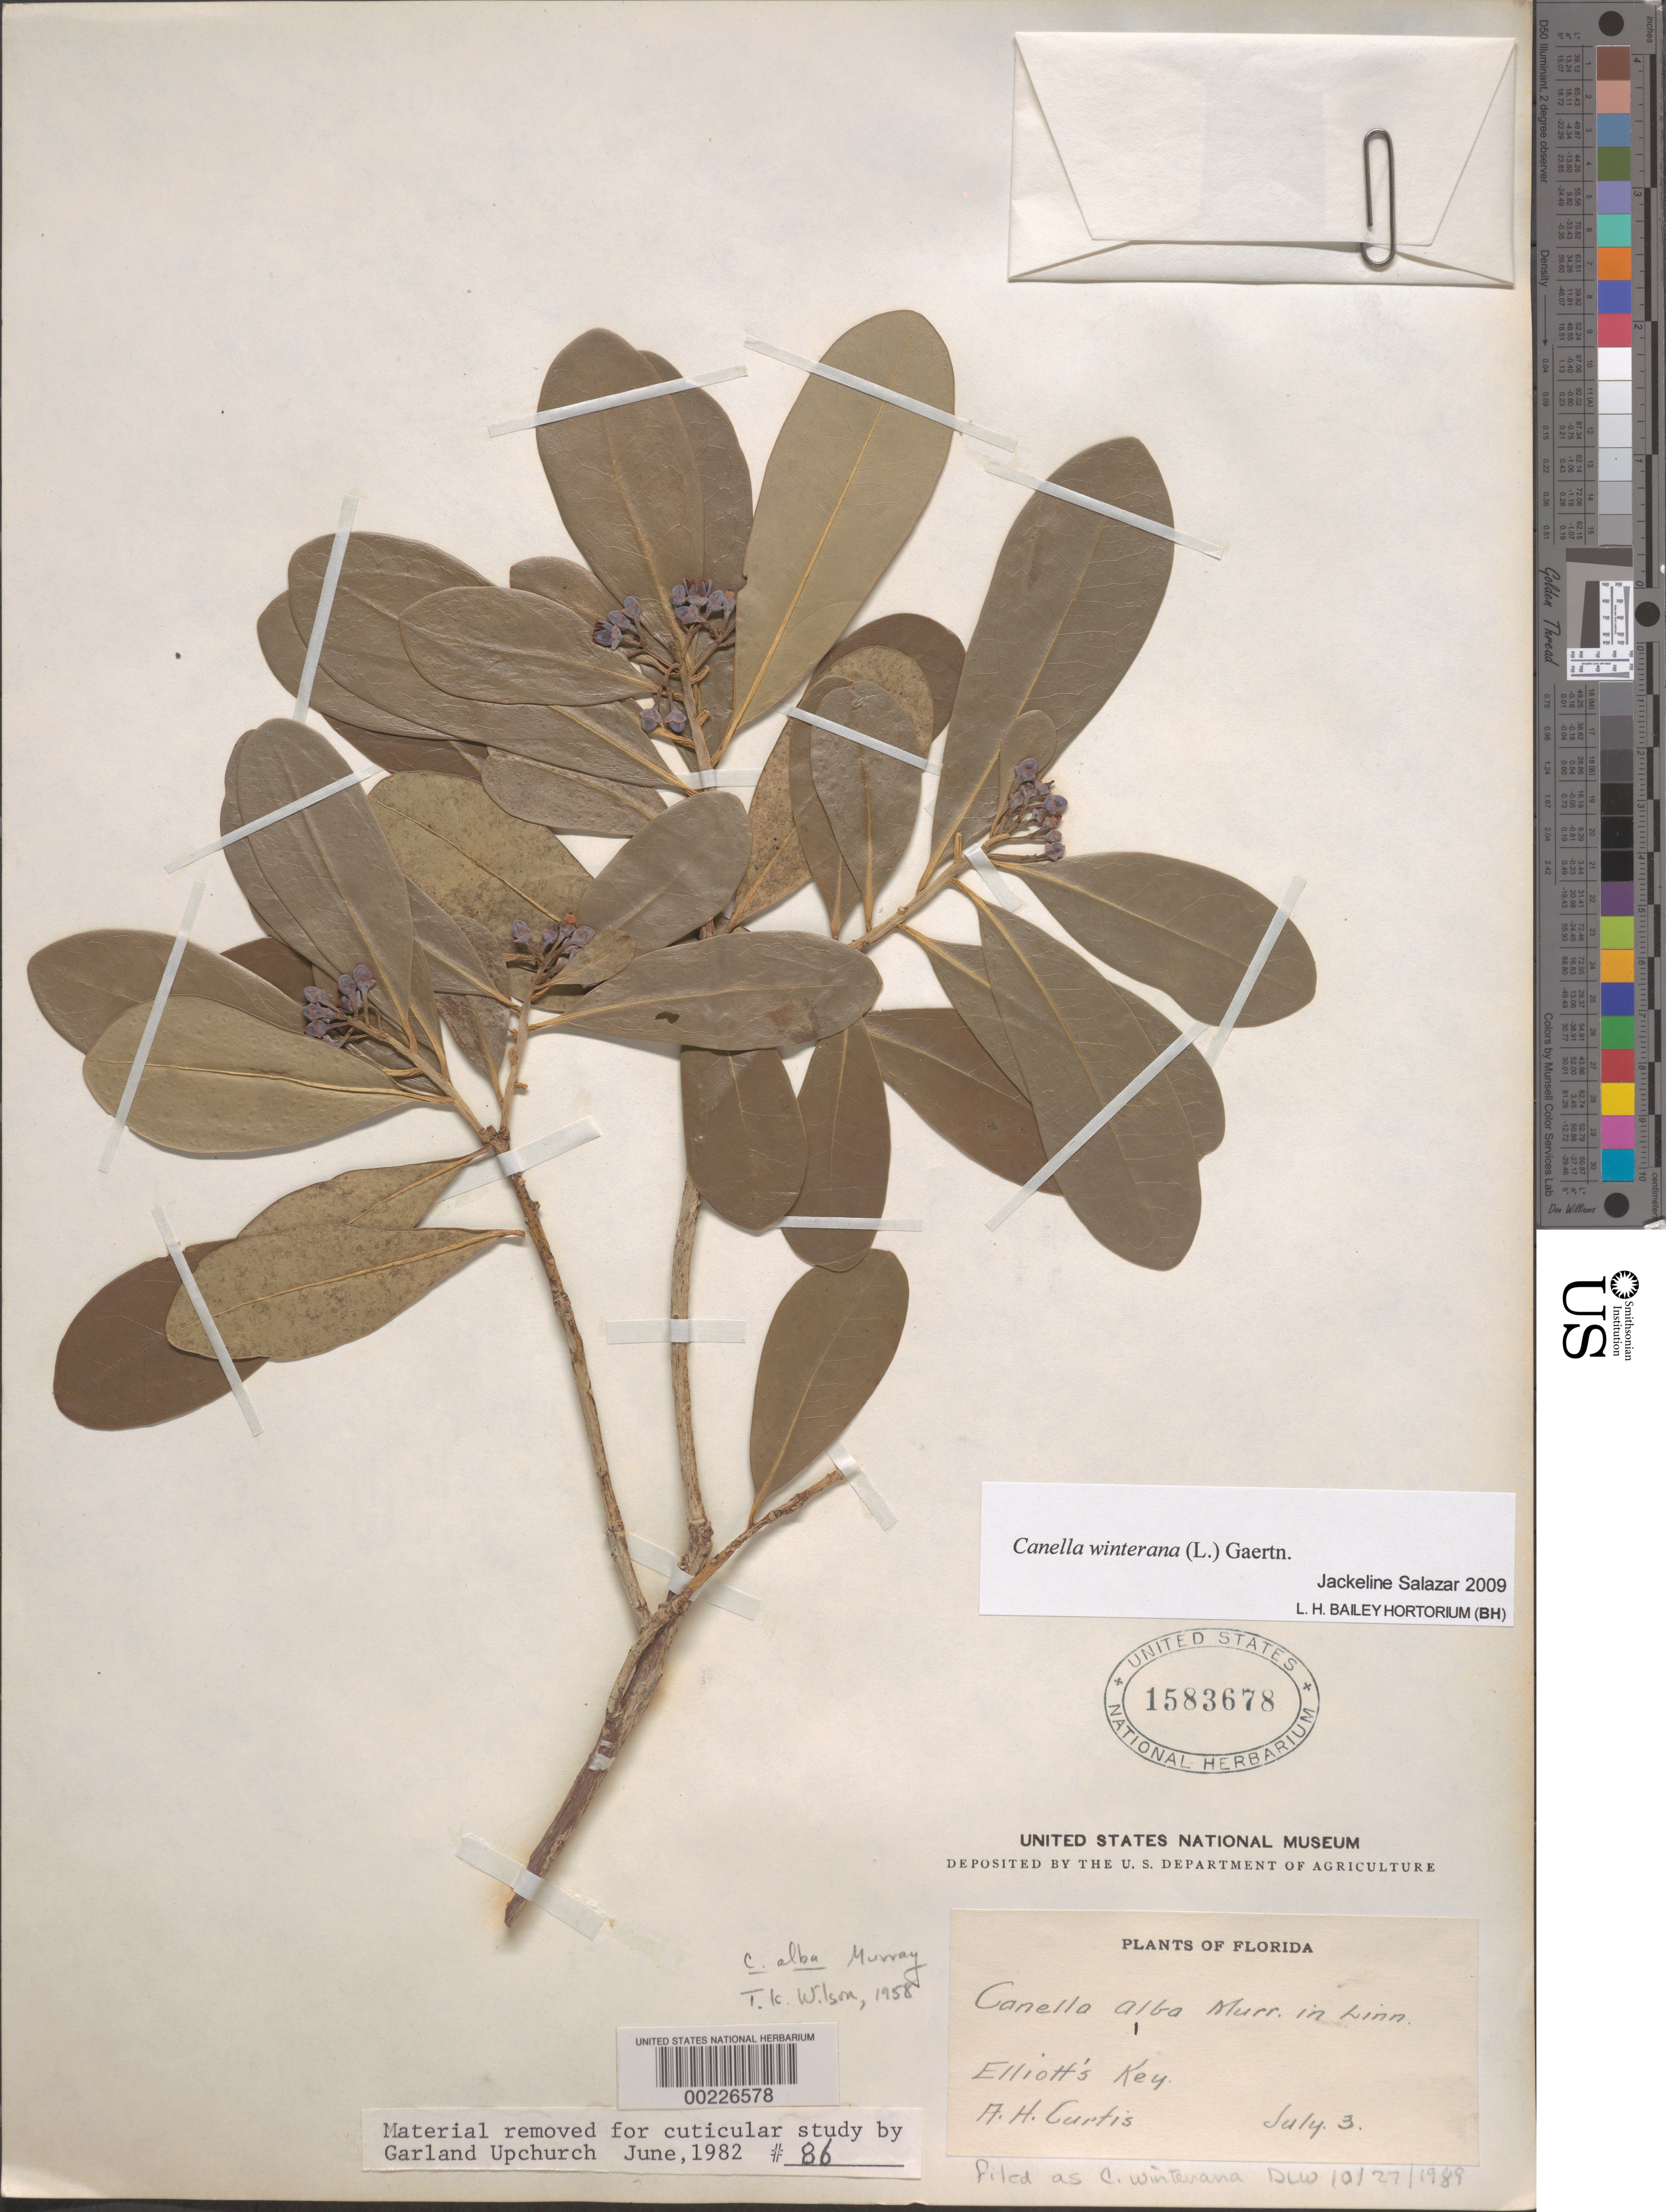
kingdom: Plantae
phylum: Tracheophyta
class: Magnoliopsida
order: Canellales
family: Canellaceae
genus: Canella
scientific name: Canella winterana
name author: (L.) Gaertn.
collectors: A. H. Curtiss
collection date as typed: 03 Jul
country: United States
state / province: Florida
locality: Elliott's key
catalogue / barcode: US 1583678